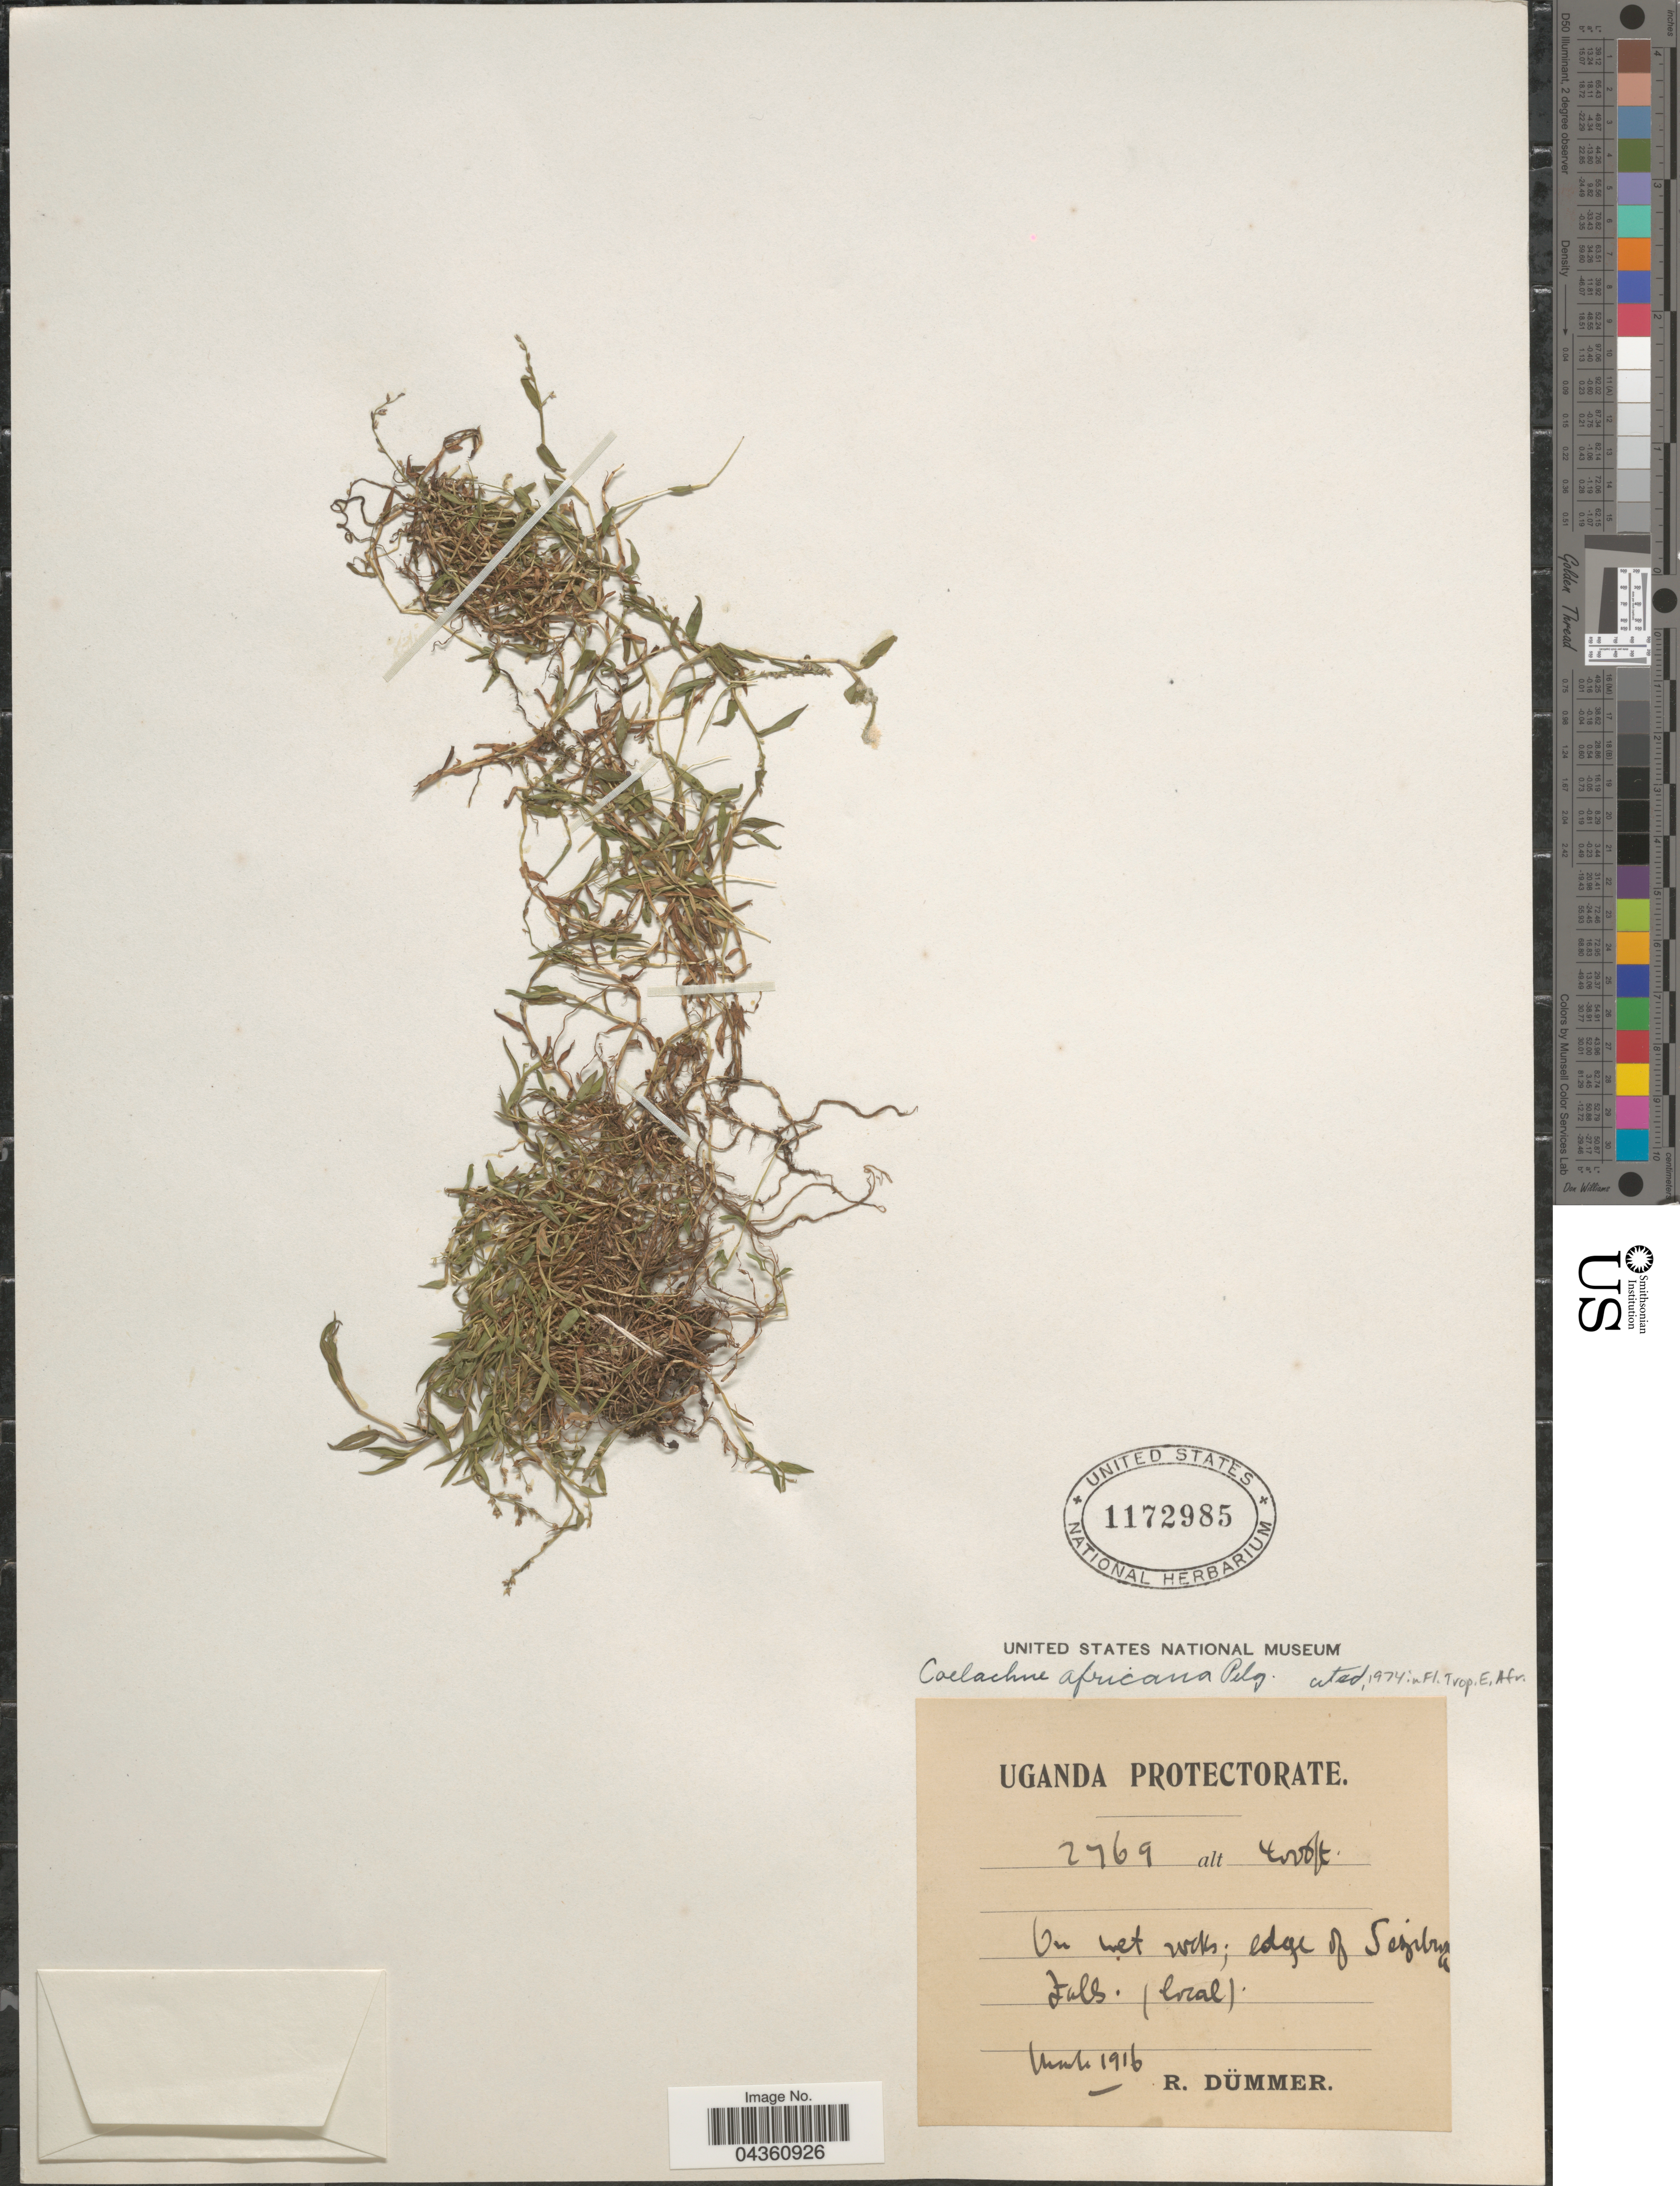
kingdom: Plantae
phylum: Tracheophyta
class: Liliopsida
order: Poales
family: Poaceae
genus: Coelachne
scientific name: Coelachne africana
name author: Pilg.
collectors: R. A. Dümmer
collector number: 2769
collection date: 1916-03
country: Uganda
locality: Uganda Protectorate. Edge of Sezibwa Falls.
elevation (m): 1219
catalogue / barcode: US 1172985